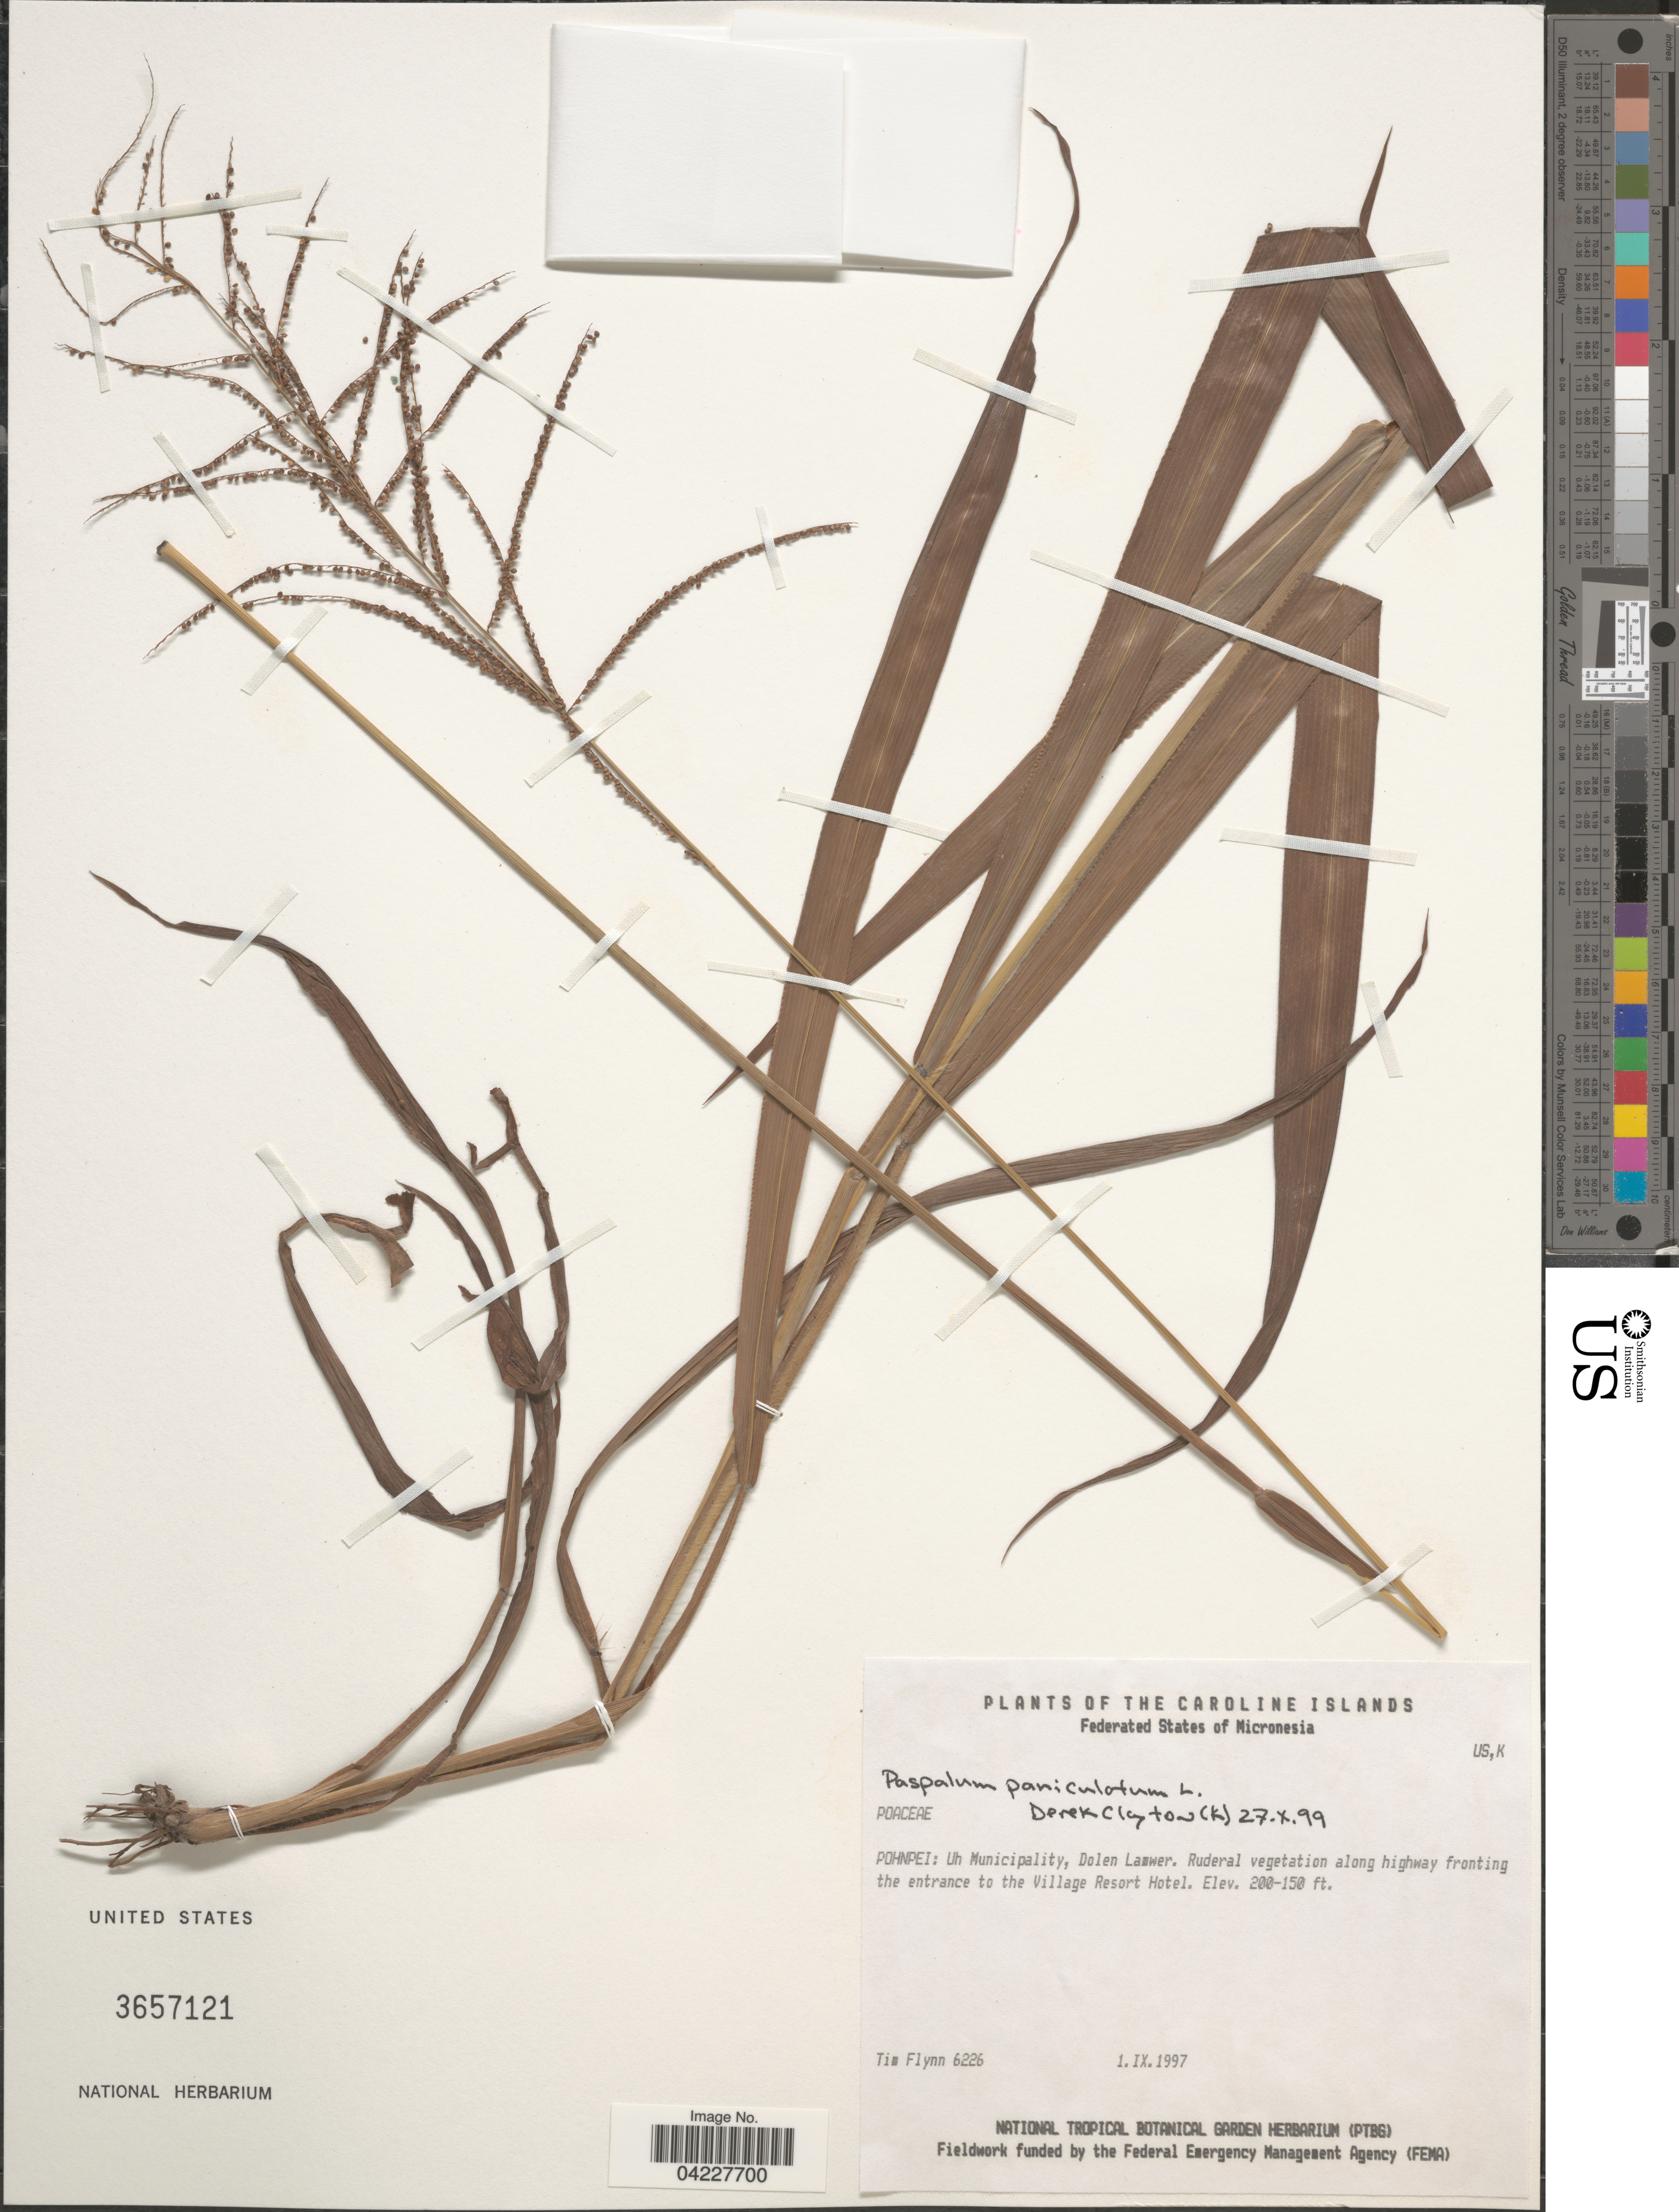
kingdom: Plantae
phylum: Tracheophyta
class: Liliopsida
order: Poales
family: Poaceae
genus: Paspalum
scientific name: Paspalum paniculatum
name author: L.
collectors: T. Flynn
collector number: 6226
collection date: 1997-09-01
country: Micronesia, Federated States of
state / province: Pohnpei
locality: Uh Municipality, Dolen Lamwer. Ruderal vegetation along highway fronting the entrance to the Village Resort Hotel.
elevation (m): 46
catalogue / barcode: US 3657121